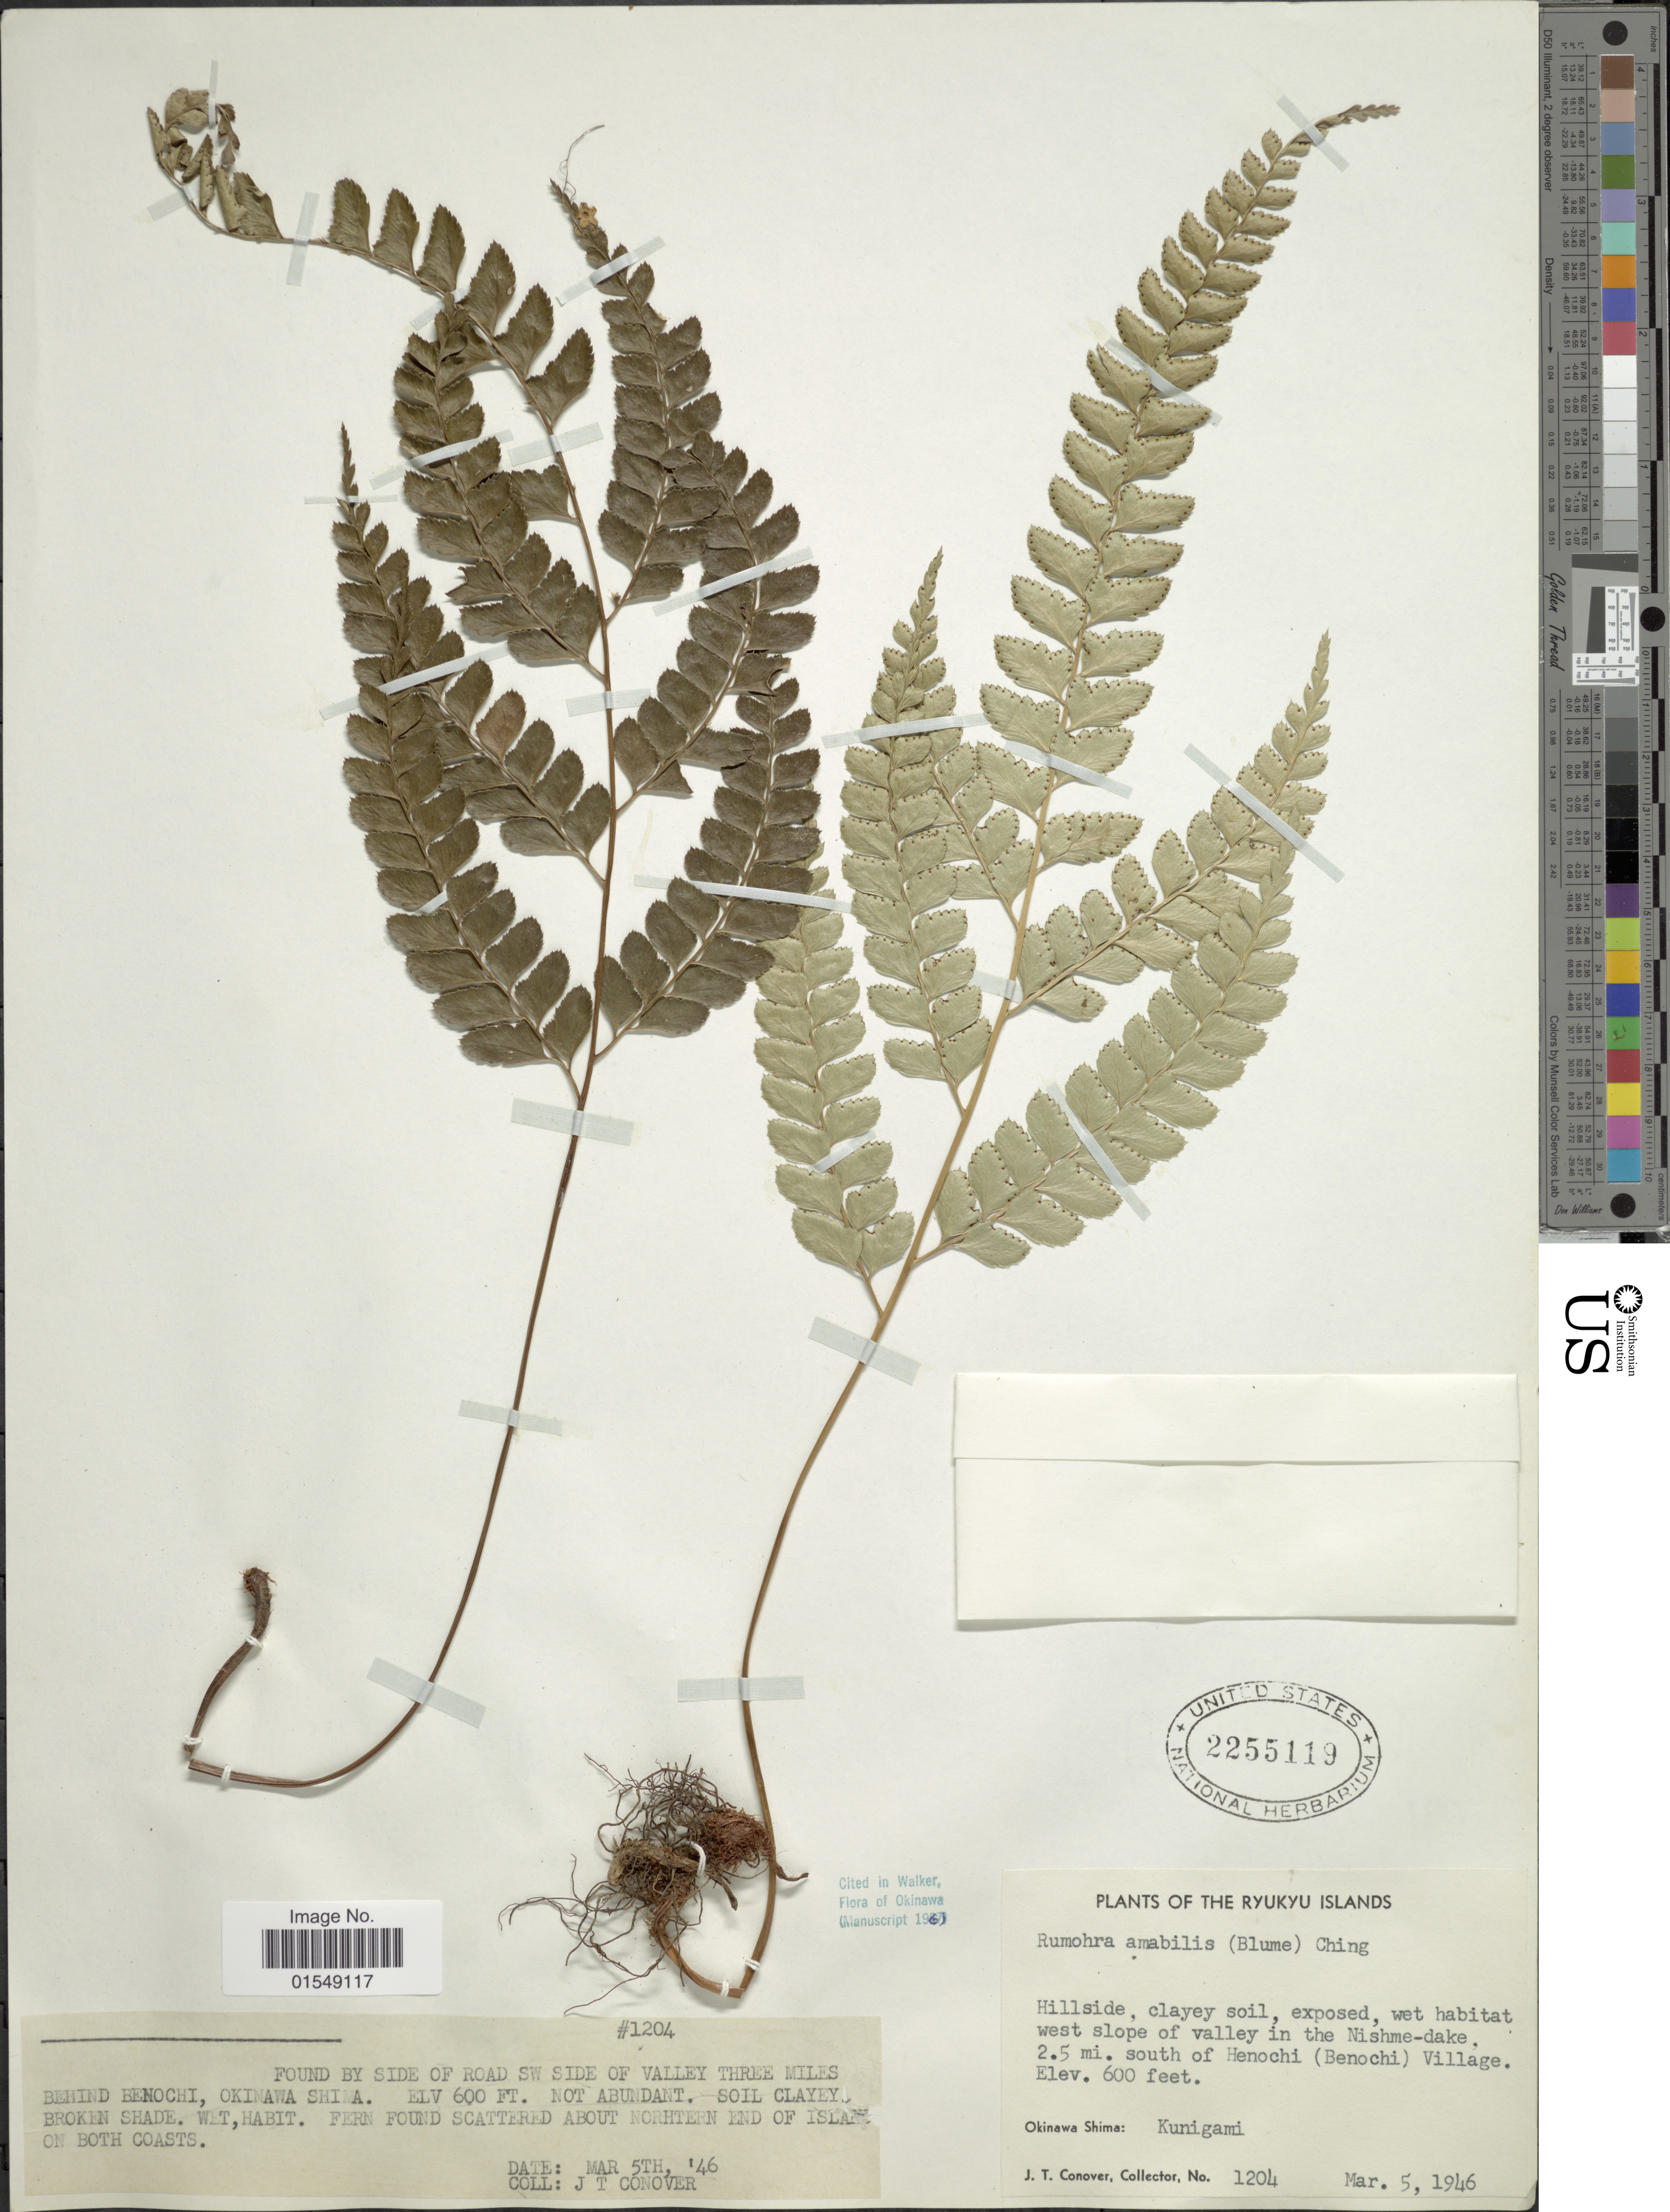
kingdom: Plantae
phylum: Tracheophyta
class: Polypodiopsida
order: Polypodiales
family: Dryopteridaceae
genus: Arachniodes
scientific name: Arachniodes okinawensis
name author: Nakaike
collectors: J. T. Conover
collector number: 1204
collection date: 1946-03-05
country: Japan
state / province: Okinawa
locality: Ryukyu Islands, west slope of valley in the Nishme-dake, 2.5 mi. south of Henochi (Benochi) Village, found by side of road SW side of valley three miles behind Benochi, Okinawa Shima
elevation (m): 183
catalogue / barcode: US 2255119